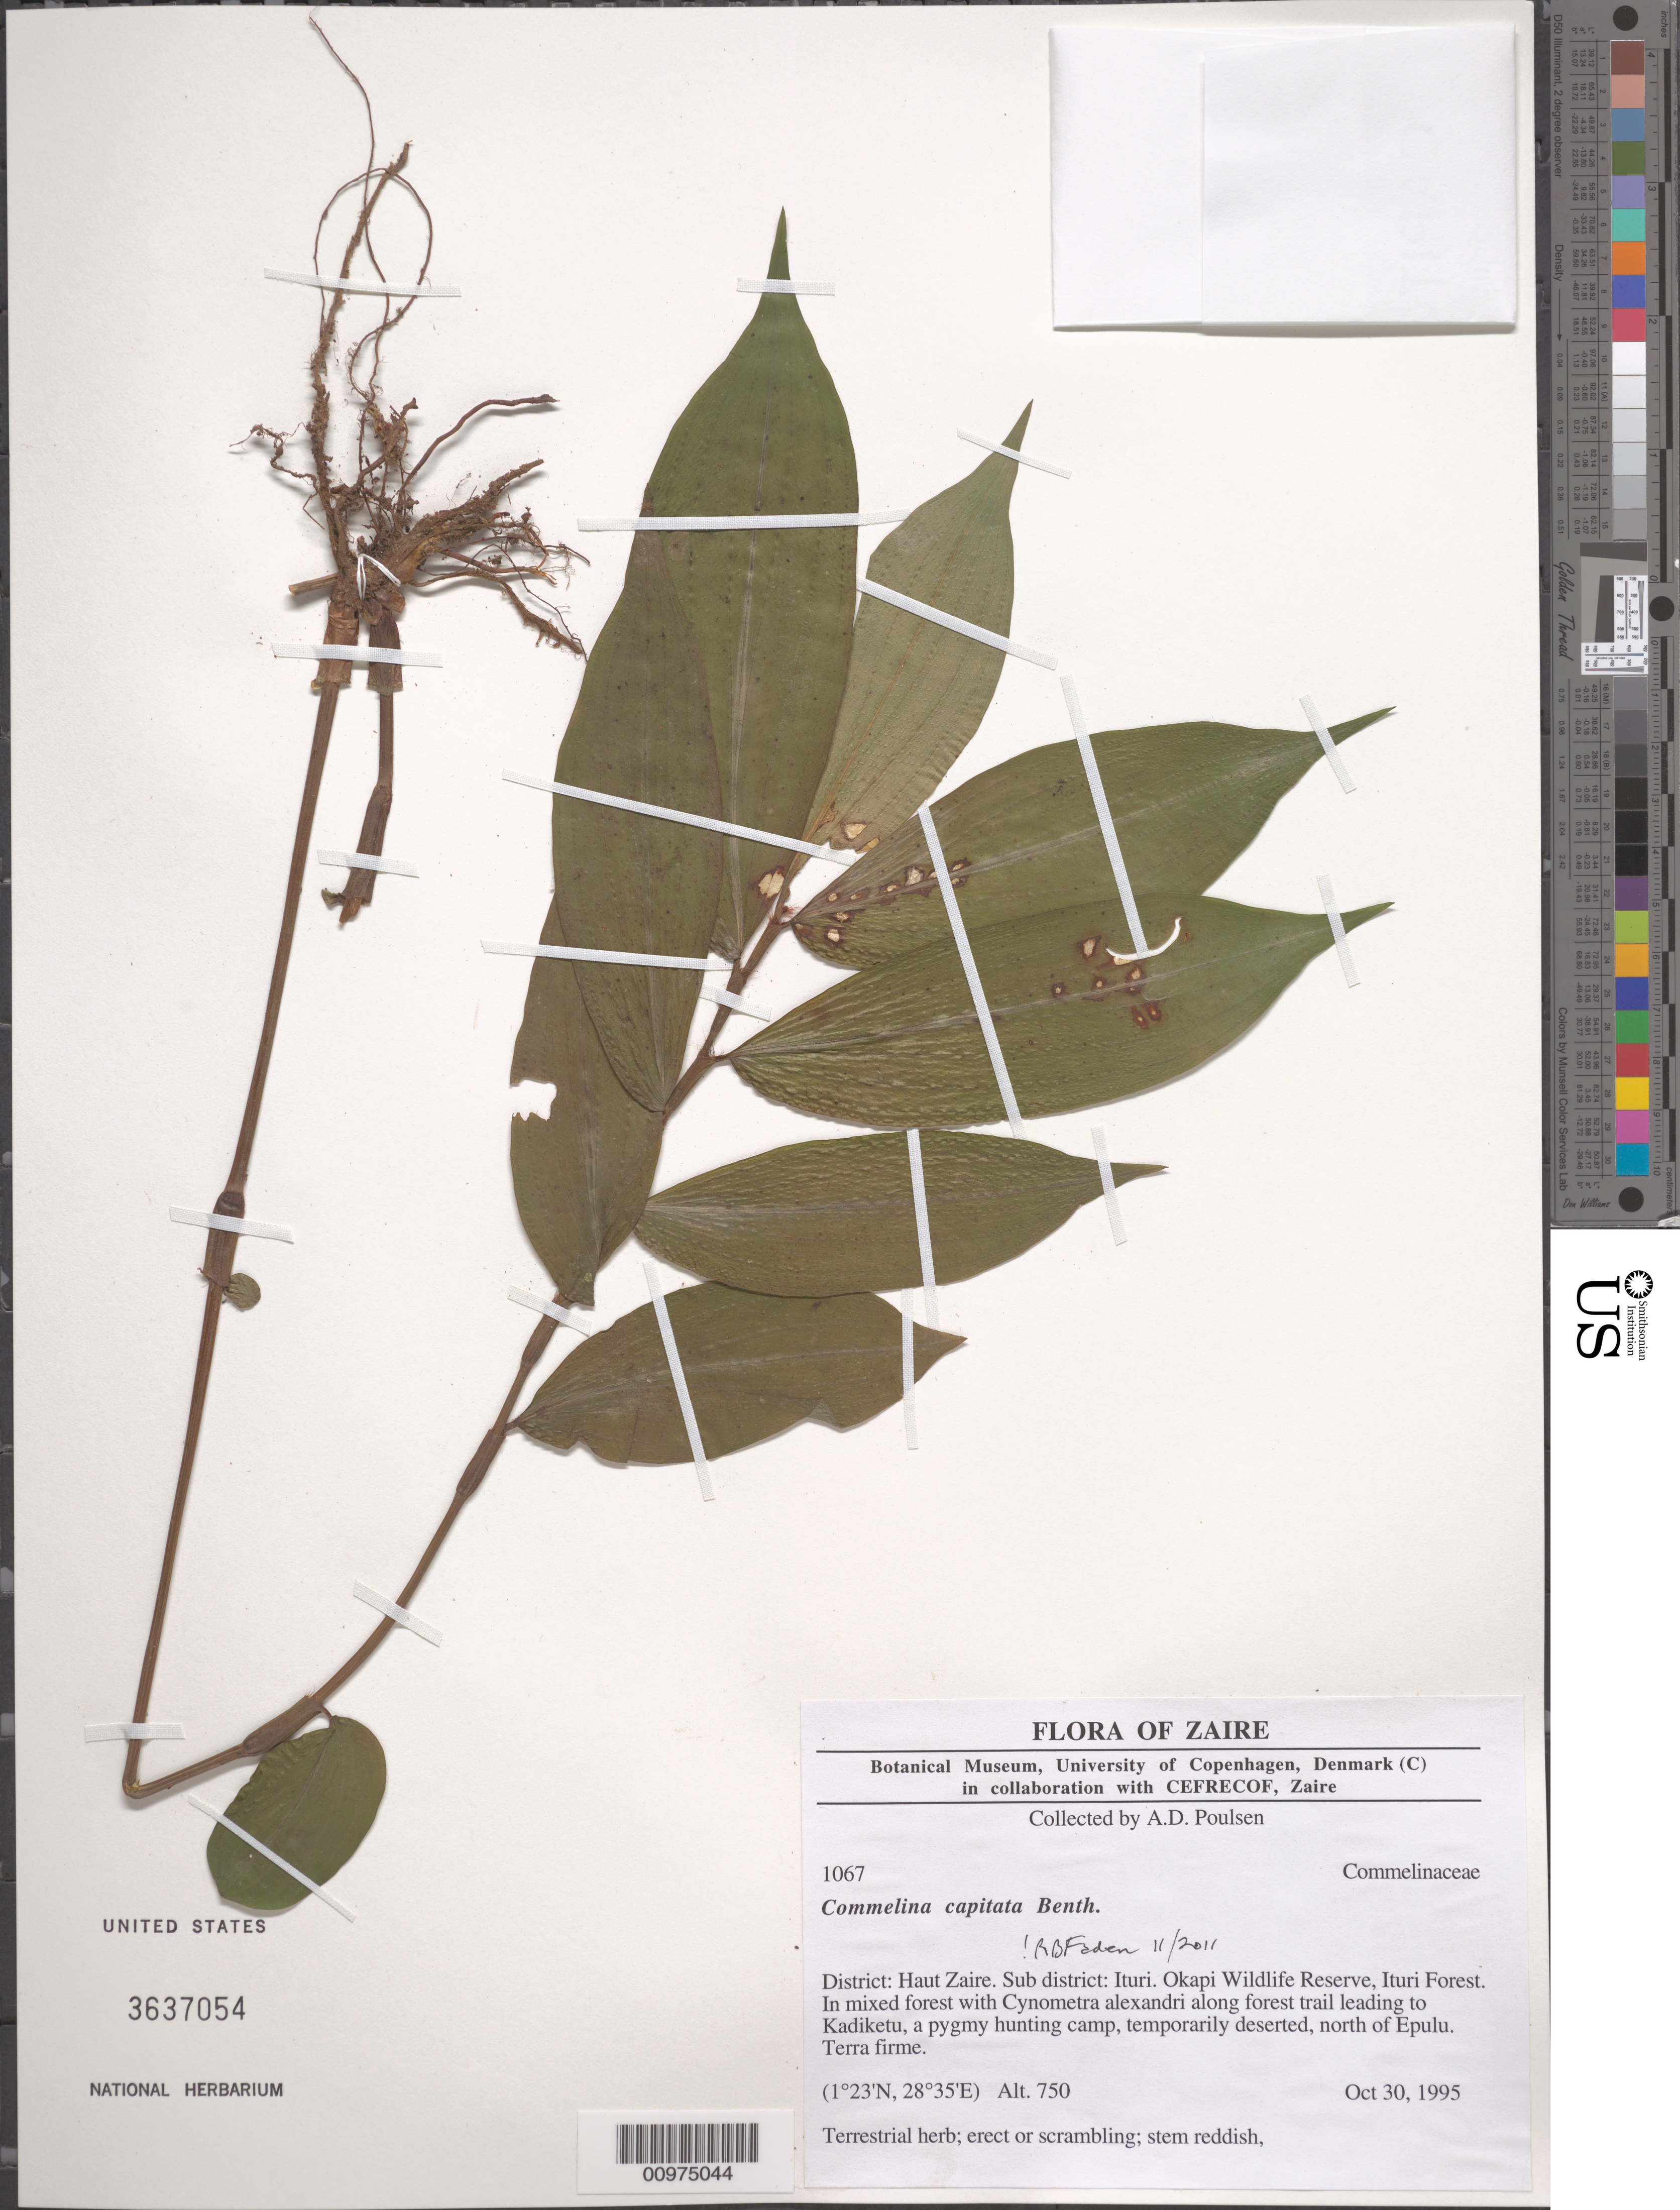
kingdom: Plantae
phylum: Tracheophyta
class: Liliopsida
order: Commelinales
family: Commelinaceae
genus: Commelina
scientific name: Commelina capitata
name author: Benth.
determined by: Faden, Robert B., (US), Smithsonian Institution - National Museum of Natural History (UNITED STATES)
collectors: A. Poulsen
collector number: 1067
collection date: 1995-10-30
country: Congo, Democratic Republic of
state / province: Nord-Kivu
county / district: Ituri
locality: Okapi Wildlife Reserve, Ituri Forest. In mixed forest with Cynometra alesxandri along forest trail leading to Kadiketu, a pygmy hunting camp, temporarily deserted, north of Epulu.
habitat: Terra firme.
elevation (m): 750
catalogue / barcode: US 3637054